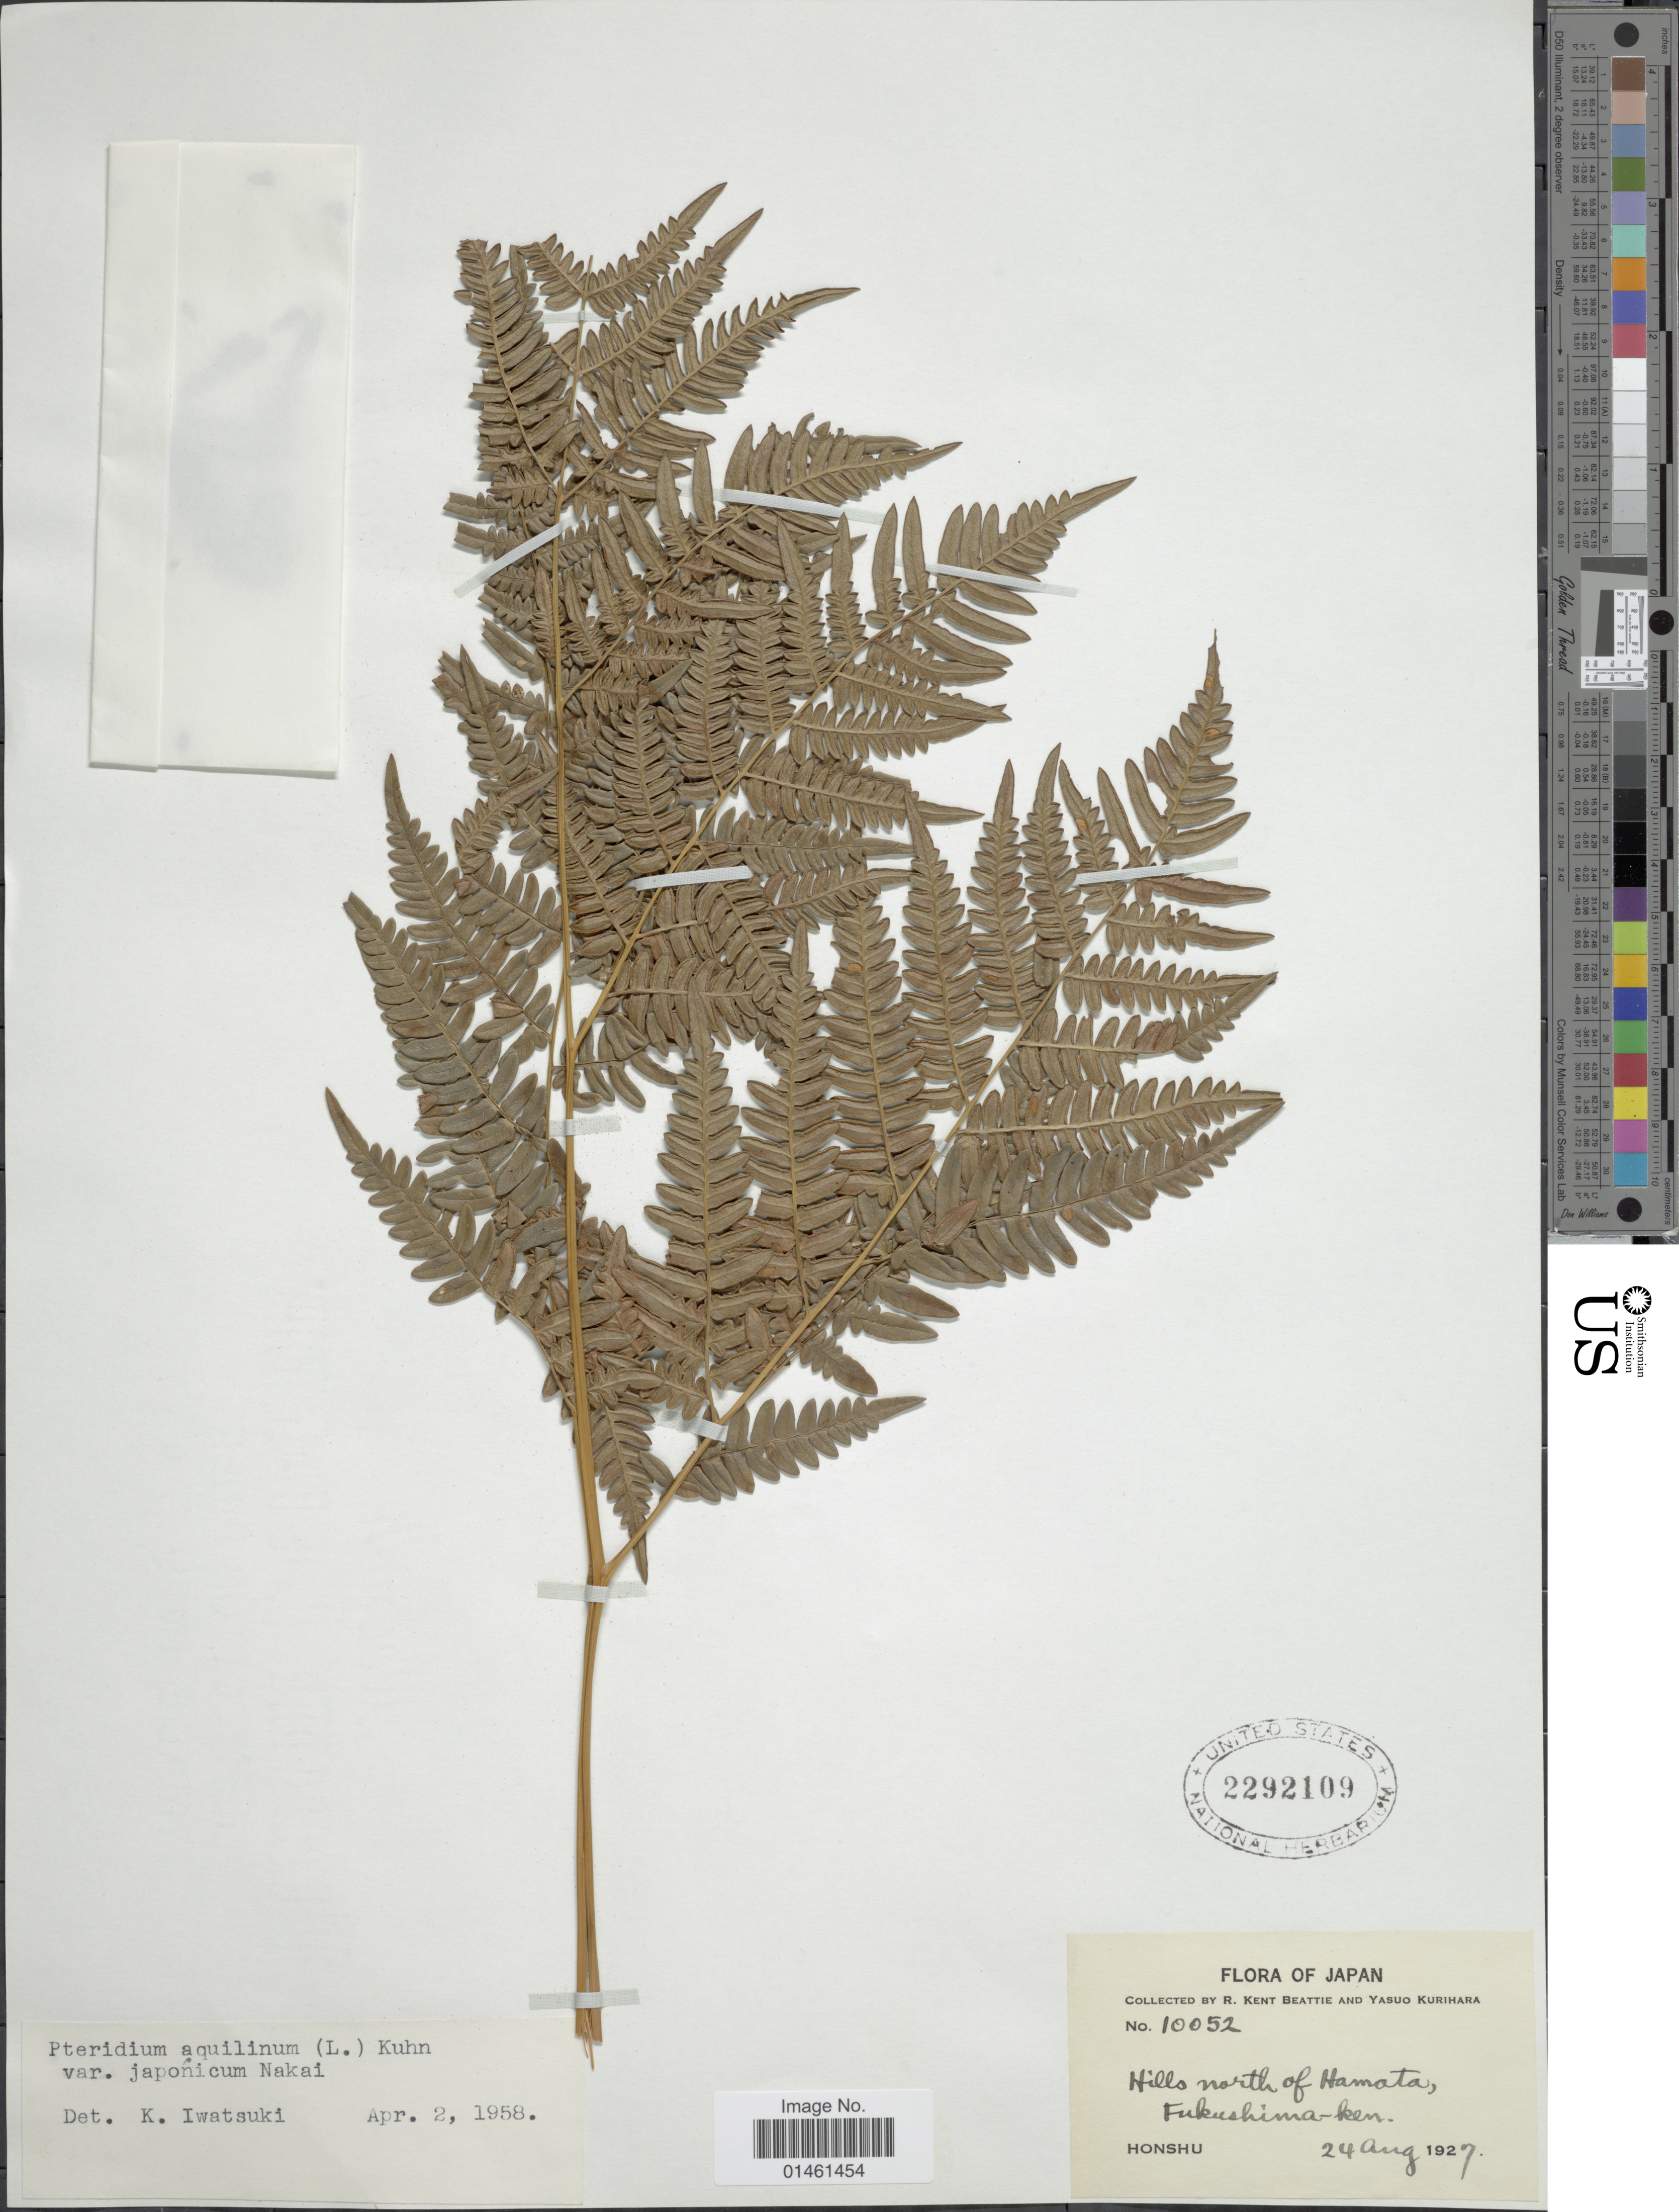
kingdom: Plantae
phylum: Tracheophyta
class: Polypodiopsida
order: Polypodiales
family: Dennstaedtiaceae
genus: Pteridium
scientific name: Pteridium aquilinum var. latiusculum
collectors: R. K. Beattie & Y. Kurihara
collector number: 10052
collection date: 1927-08-24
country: Japan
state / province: Hukusima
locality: Hills north of Hamata, Fukushima-ken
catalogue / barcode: US 2292109